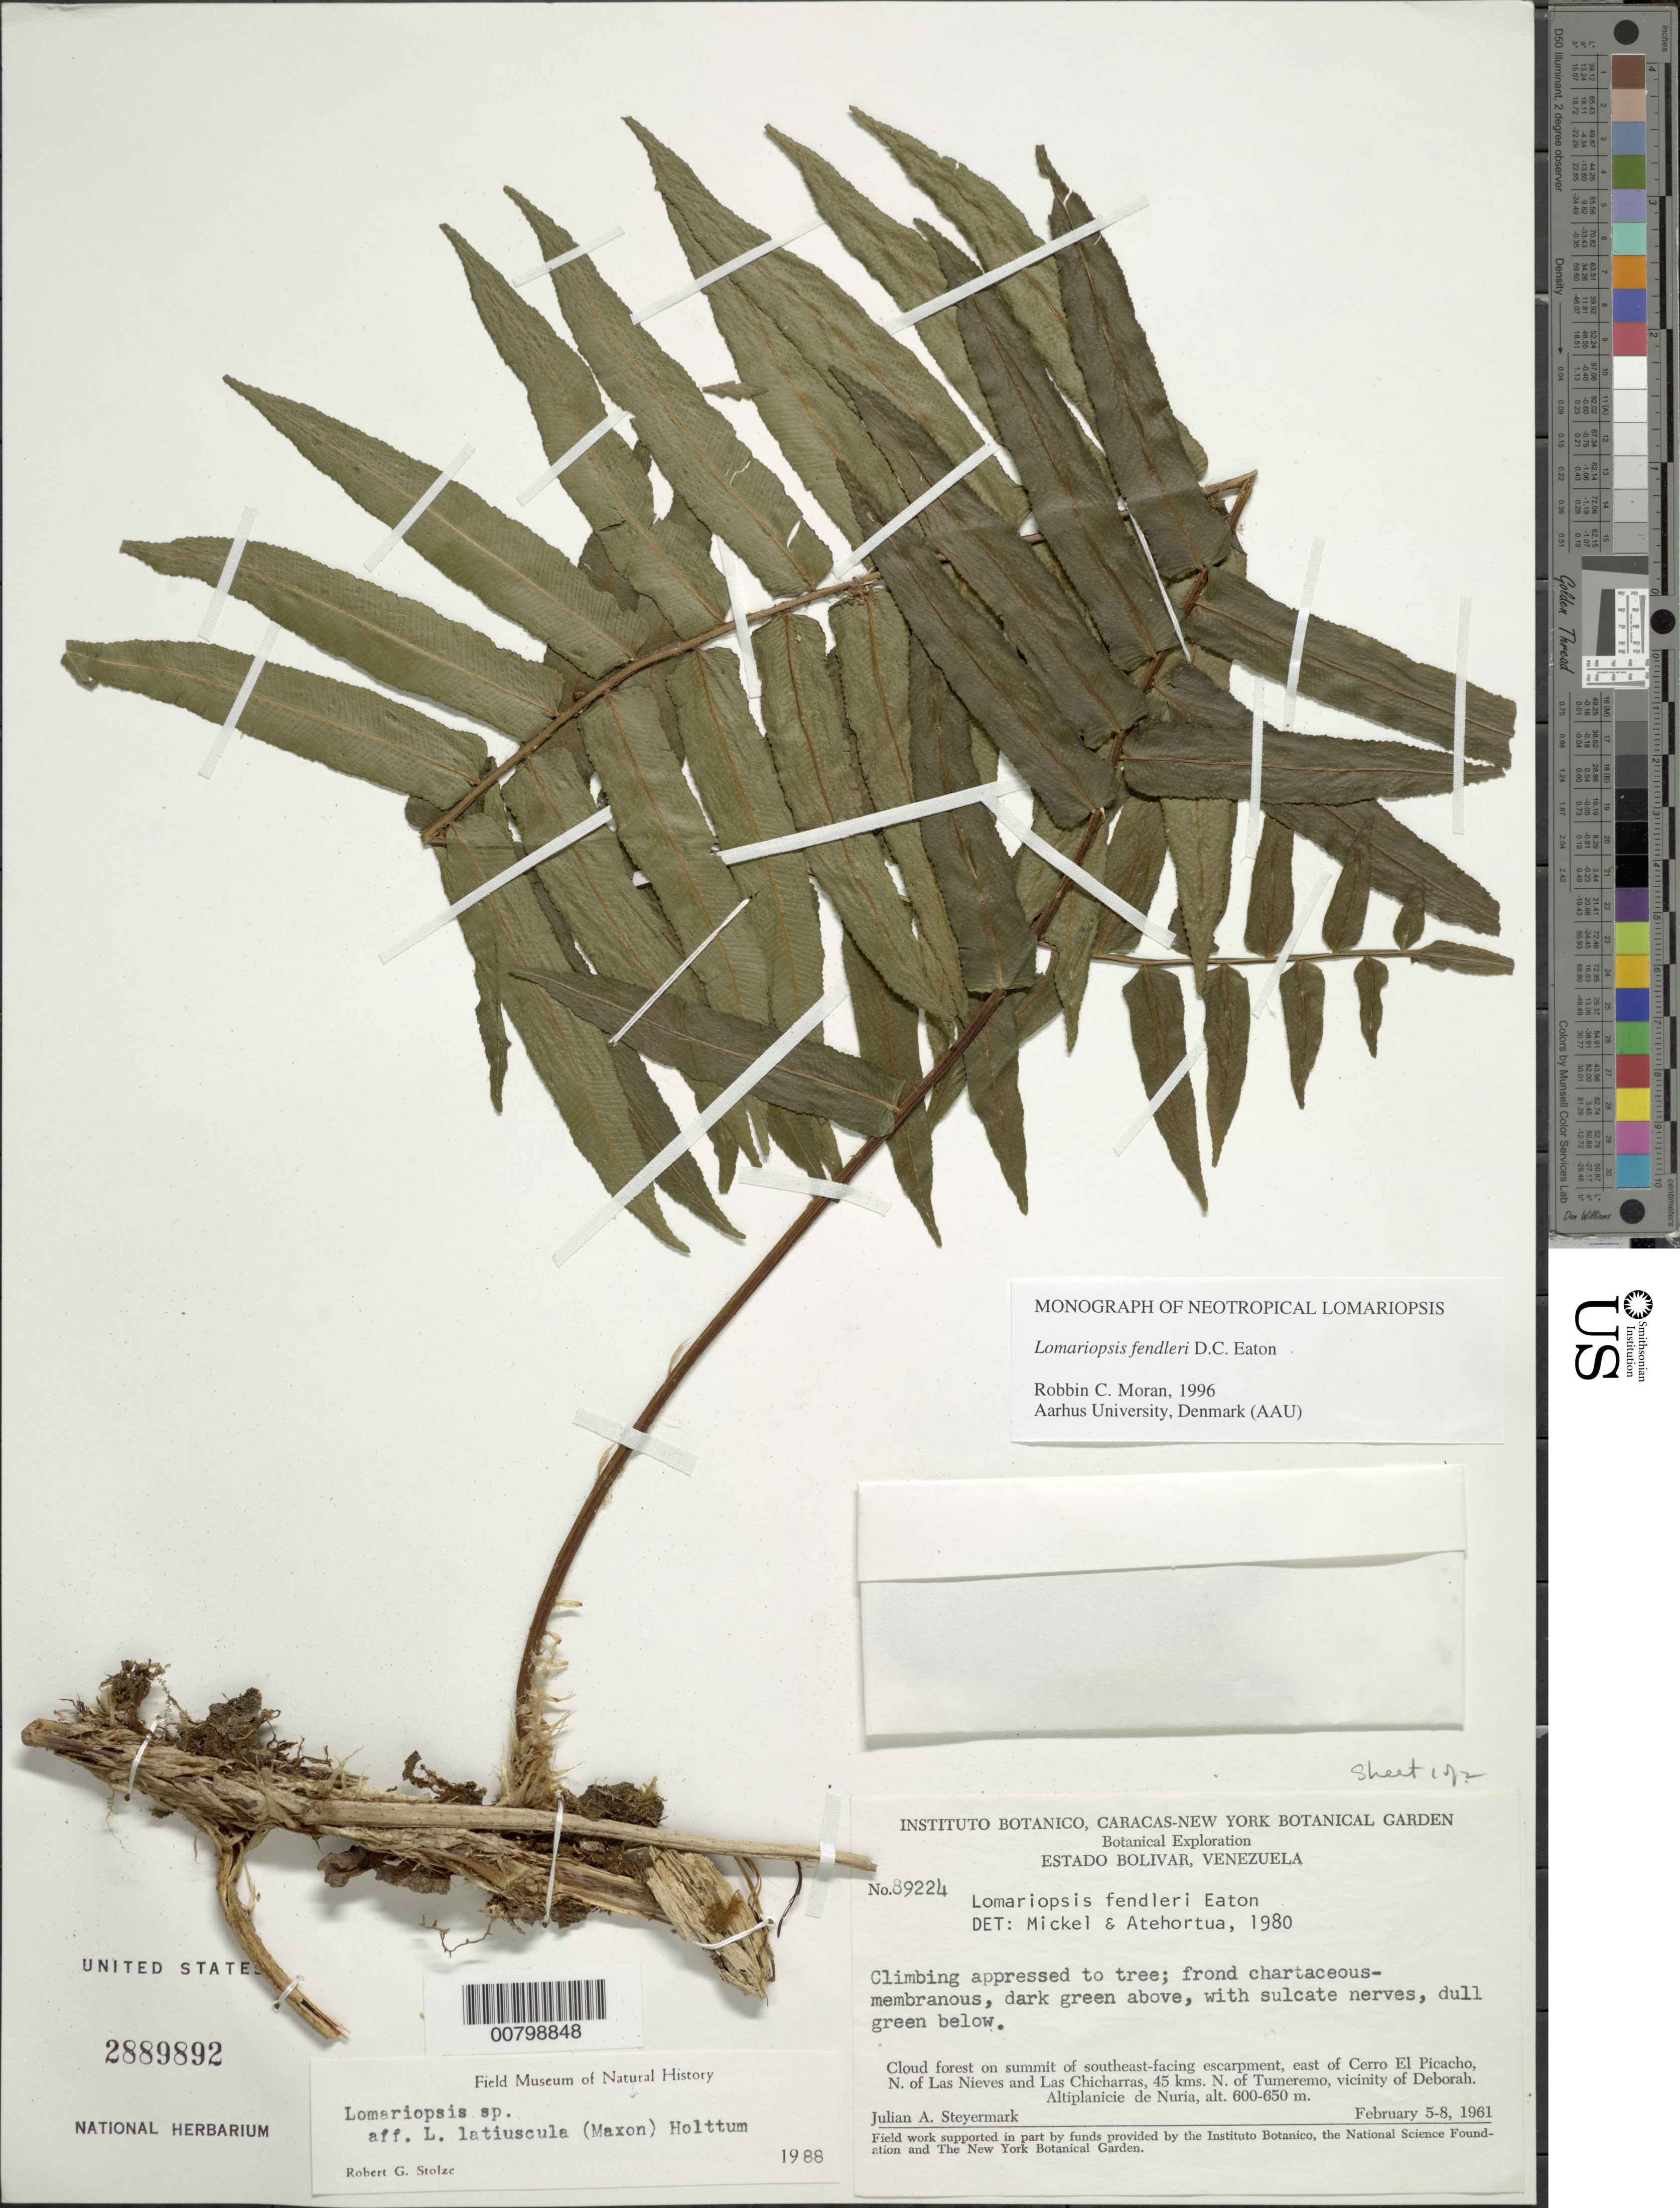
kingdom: Plantae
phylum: Tracheophyta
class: Polypodiopsida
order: Polypodiales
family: Lomariopsidaceae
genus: Lomariopsis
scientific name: Lomariopsis fendleri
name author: D.C. Eaton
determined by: Moran, R. C.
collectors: J. Steyermark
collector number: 89224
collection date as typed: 5-Feb-61 to 8-Feb-61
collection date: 1961-02-05/1961-02-08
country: Venezuela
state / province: Bolívar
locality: Cerro El Picacho, E of, N of Las Nieves & Las Chicharras, 45 km N of Tumeremo; vic of Deborah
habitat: Cloud forest on summit of southeast-facing escarpment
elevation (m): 600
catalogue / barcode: US 2889892